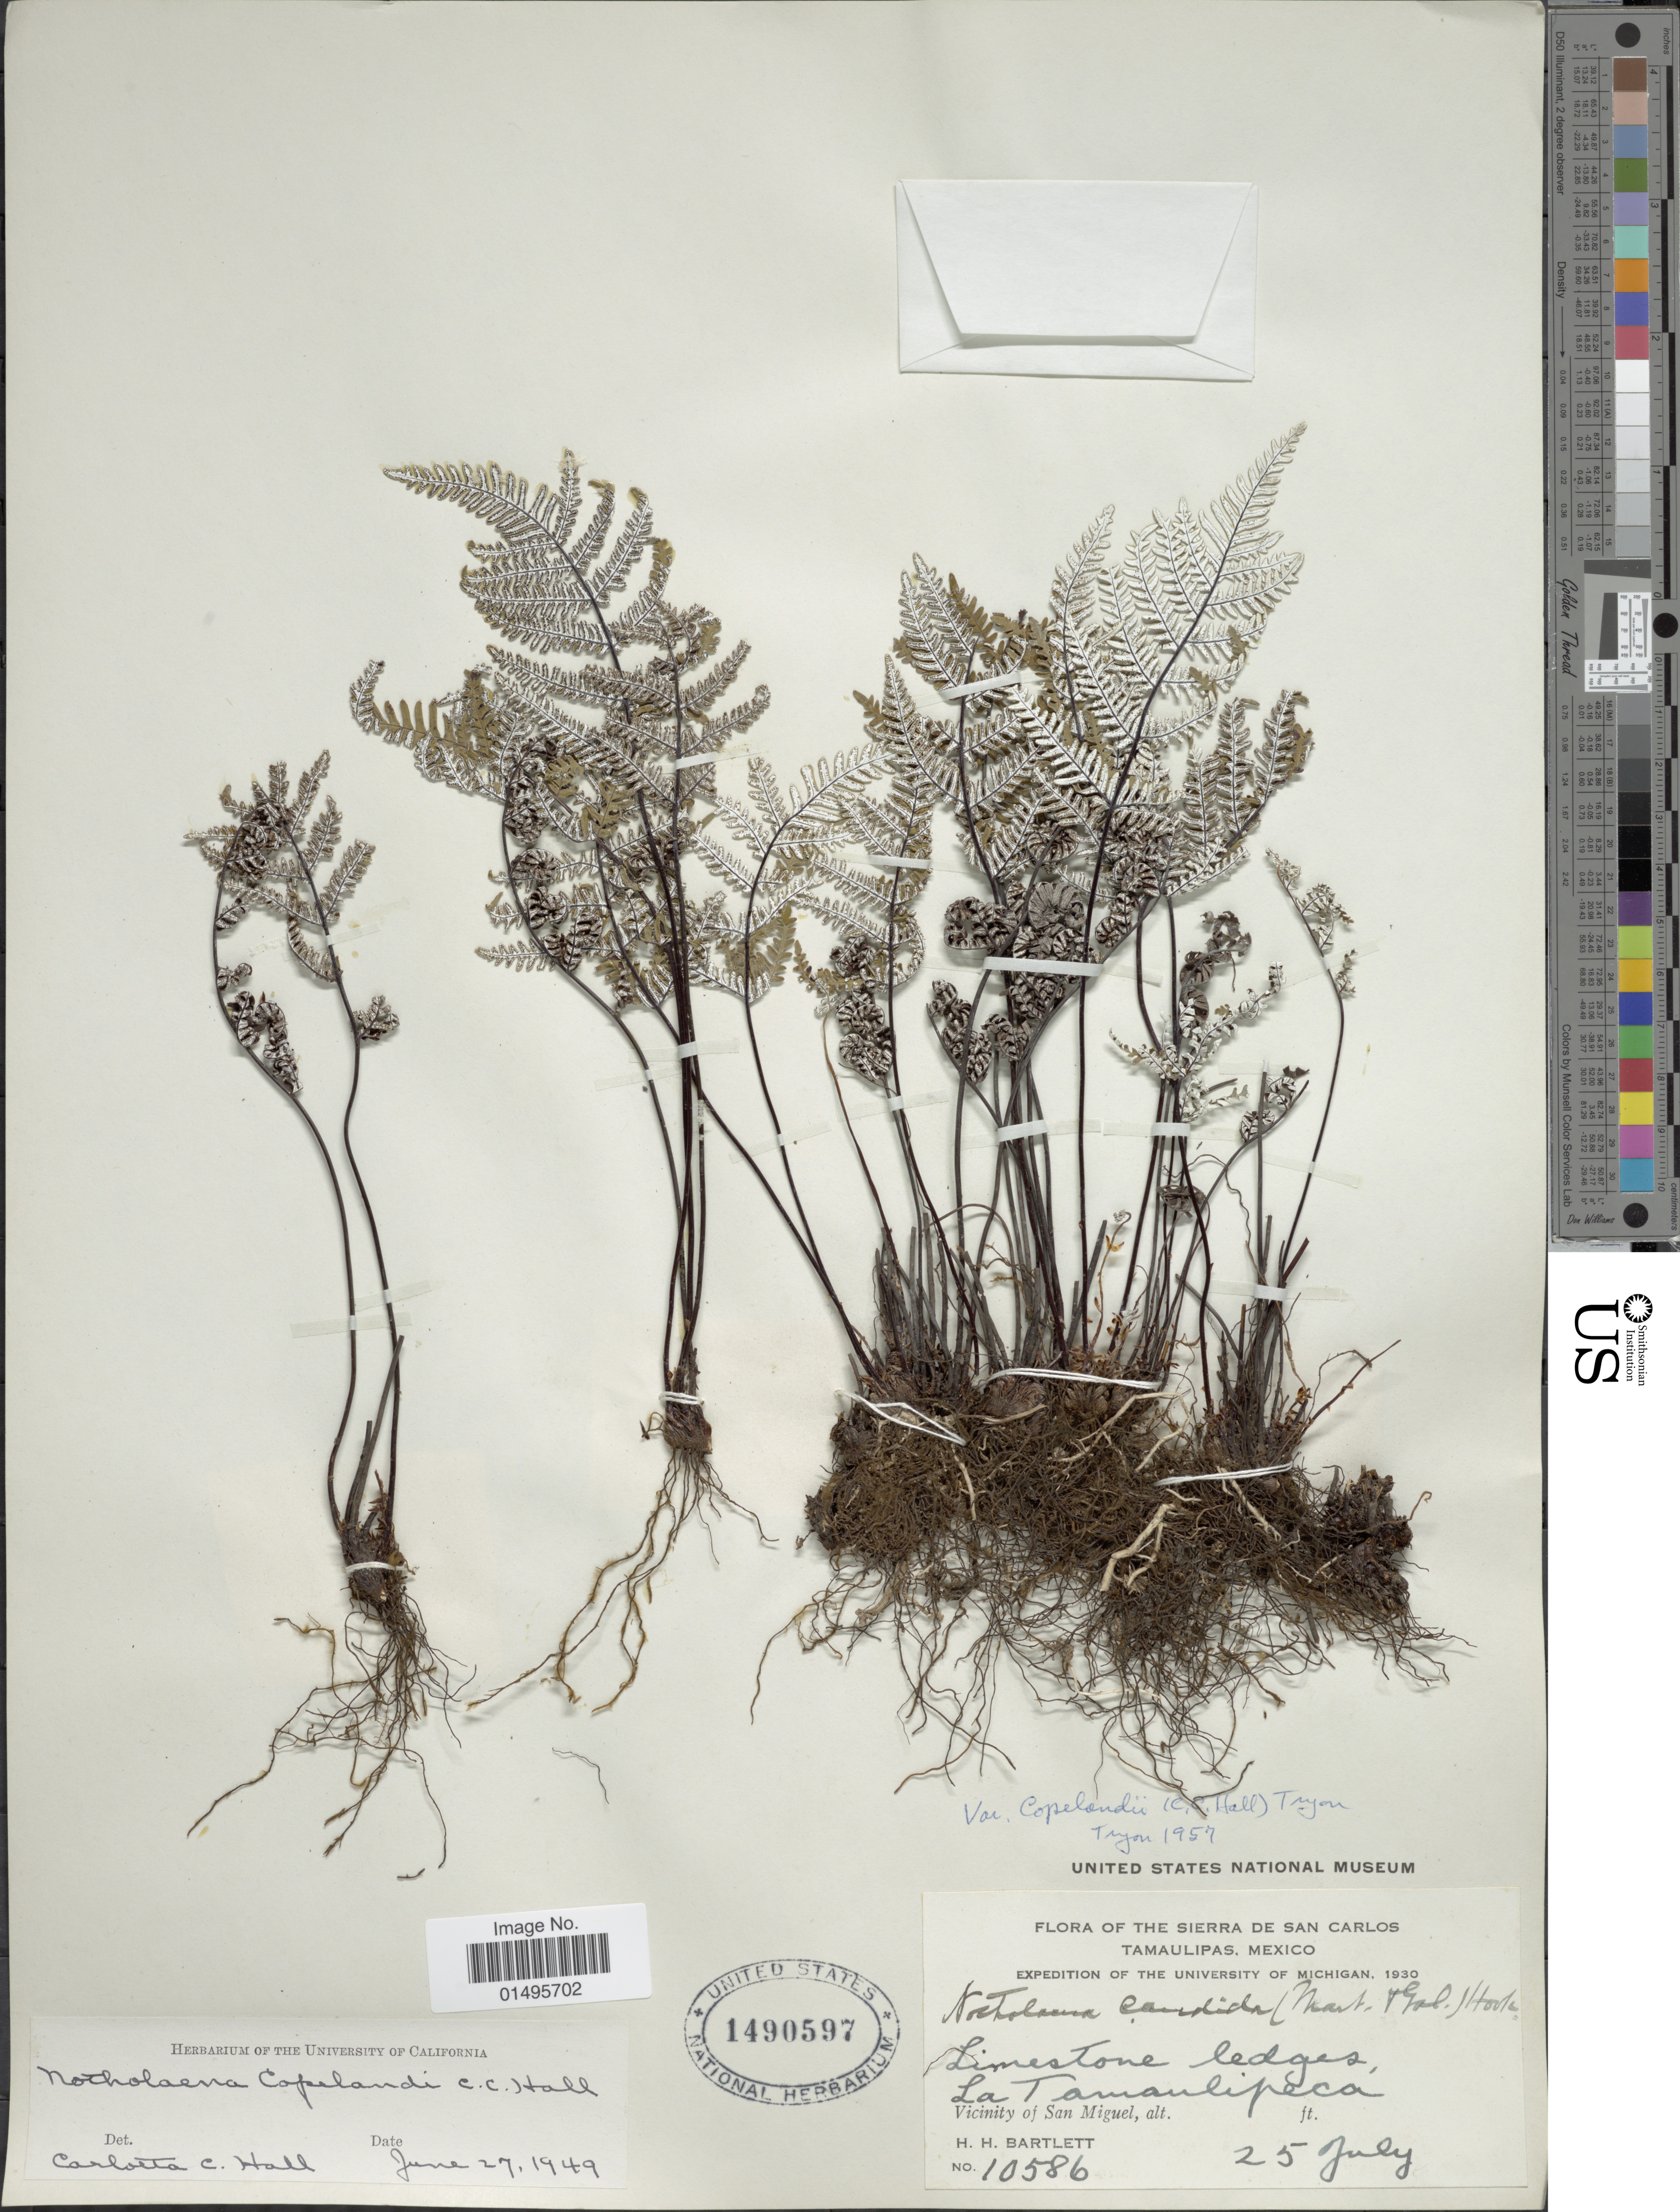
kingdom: Plantae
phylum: Tracheophyta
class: Polypodiopsida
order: Polypodiales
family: Pteridaceae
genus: Notholaena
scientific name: Notholaena candida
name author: (M. Martens) Hook.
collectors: H. H. Bartlett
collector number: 10586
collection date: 1930-07-25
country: Mexico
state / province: Tamaulipas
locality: Flora of the Sierra de San Carlos, La Tamaulipeca, Vicitnity of San Miquel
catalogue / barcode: US 1490597